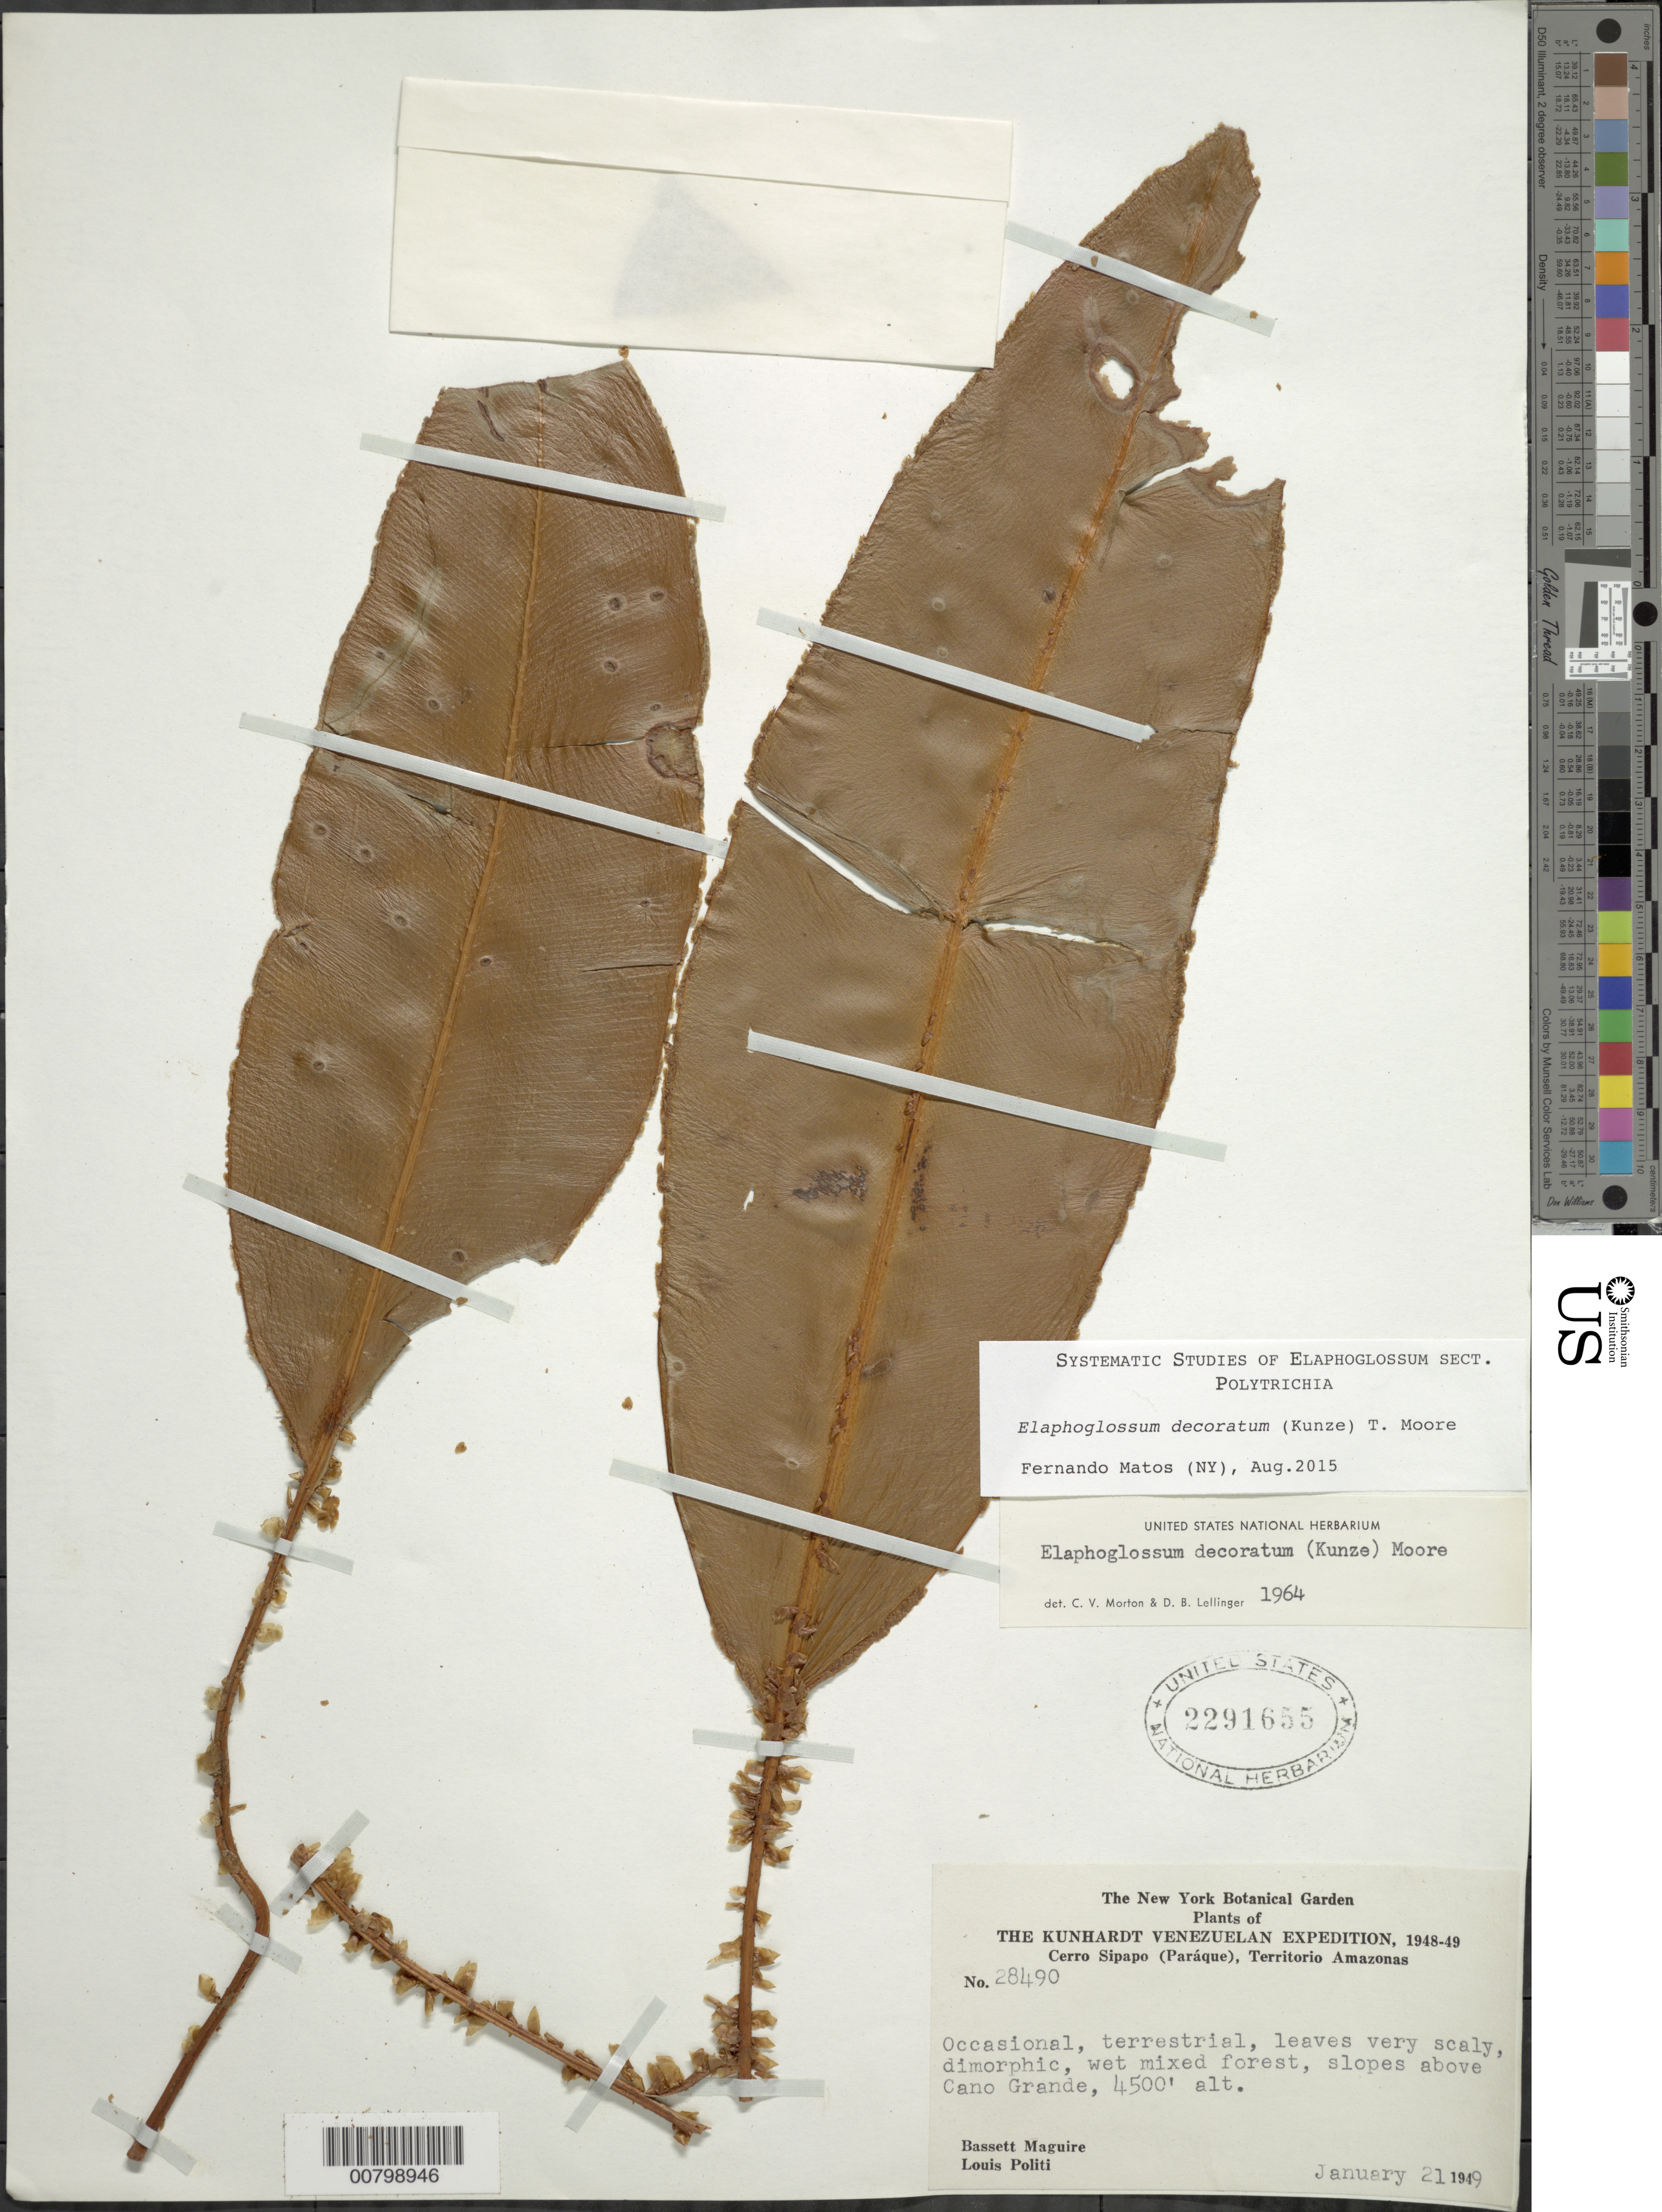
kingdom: Plantae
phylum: Tracheophyta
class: Polypodiopsida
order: Polypodiales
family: Dryopteridaceae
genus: Elaphoglossum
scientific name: Elaphoglossum decoratum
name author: (Kunze) T. Moore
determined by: Morton, C. V.; Lellinger, D. B.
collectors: B. Maguire & L. Politi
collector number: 28490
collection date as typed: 21-Jan-49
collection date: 1949-01-21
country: Venezuela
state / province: Amazonas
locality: Cerro Sipapo (Paráque), above Caño Grande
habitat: Wet, mixed forest on slopes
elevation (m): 1372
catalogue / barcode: US 2291655